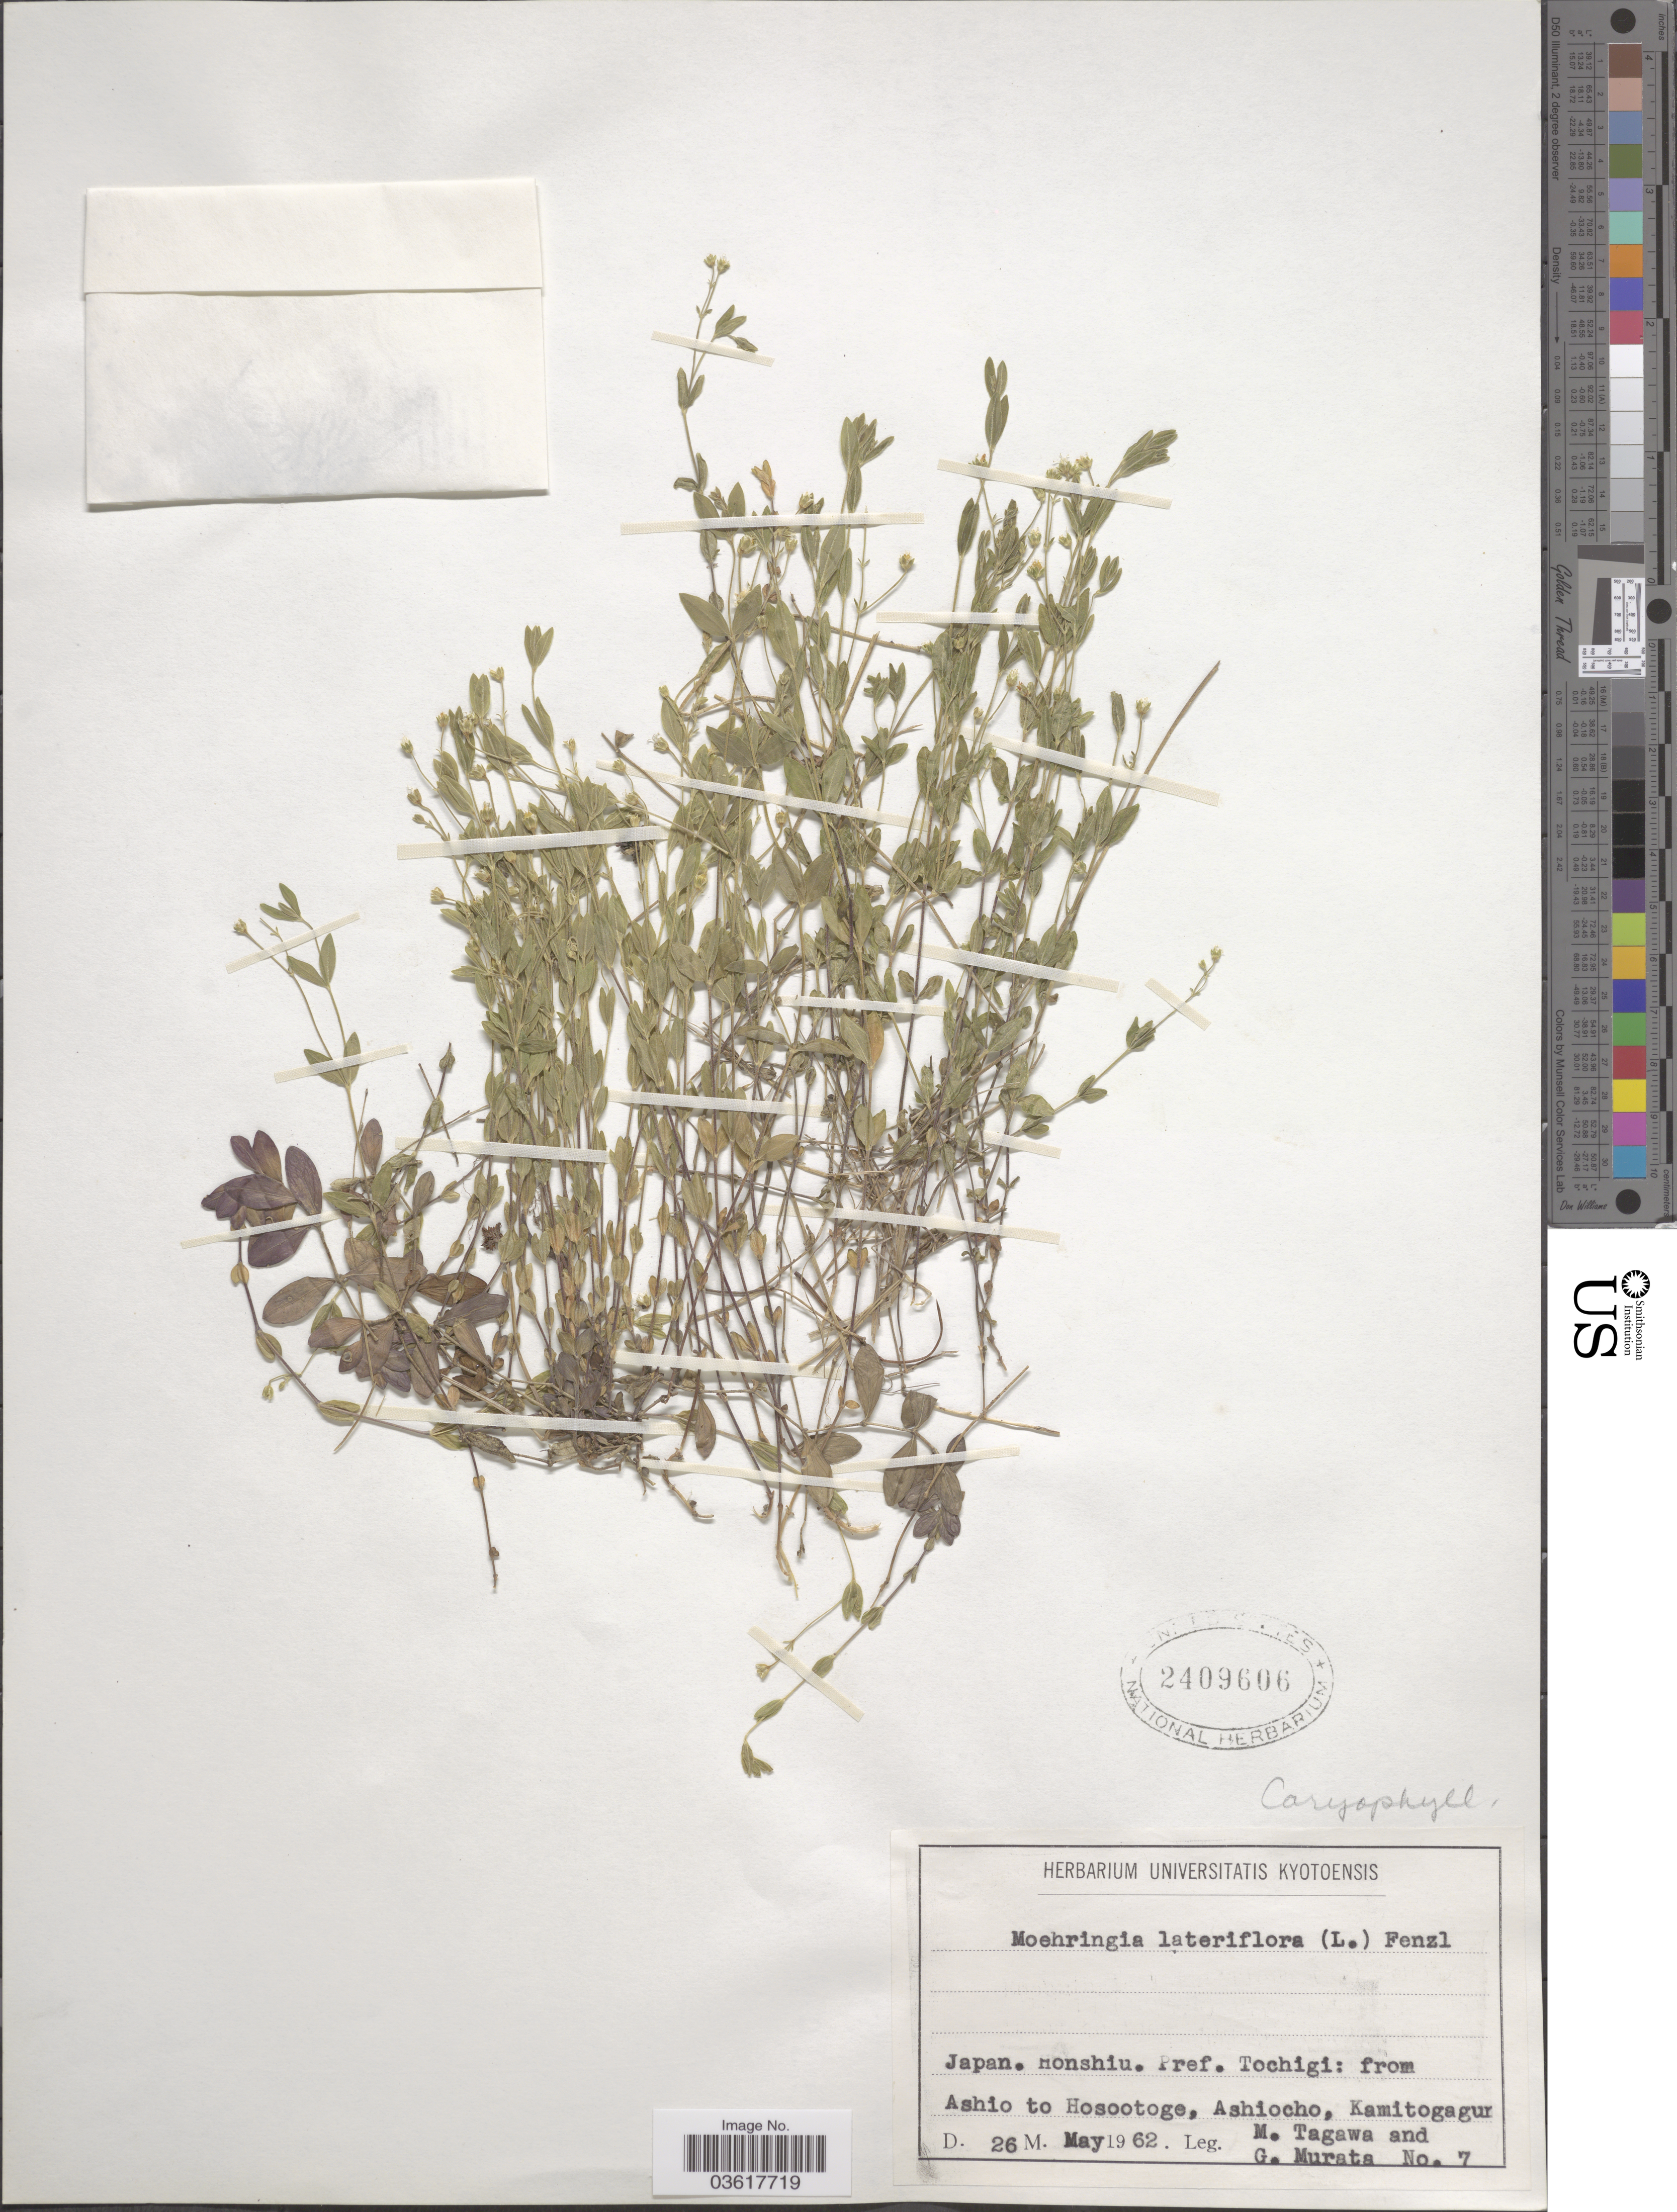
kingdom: Plantae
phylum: Tracheophyta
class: Magnoliopsida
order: Caryophyllales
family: Caryophyllaceae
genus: Moehringia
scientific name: Moehringia lateriflora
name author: (L.) Fenzl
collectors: M. Tagawa & G. Murata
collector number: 7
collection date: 1962-05-26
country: Japan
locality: Honshiu. Pref. Tochigi: from Ashio to Hosootoge, Ashiocho, Kamitogagu [illegible text]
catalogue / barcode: US 2409606